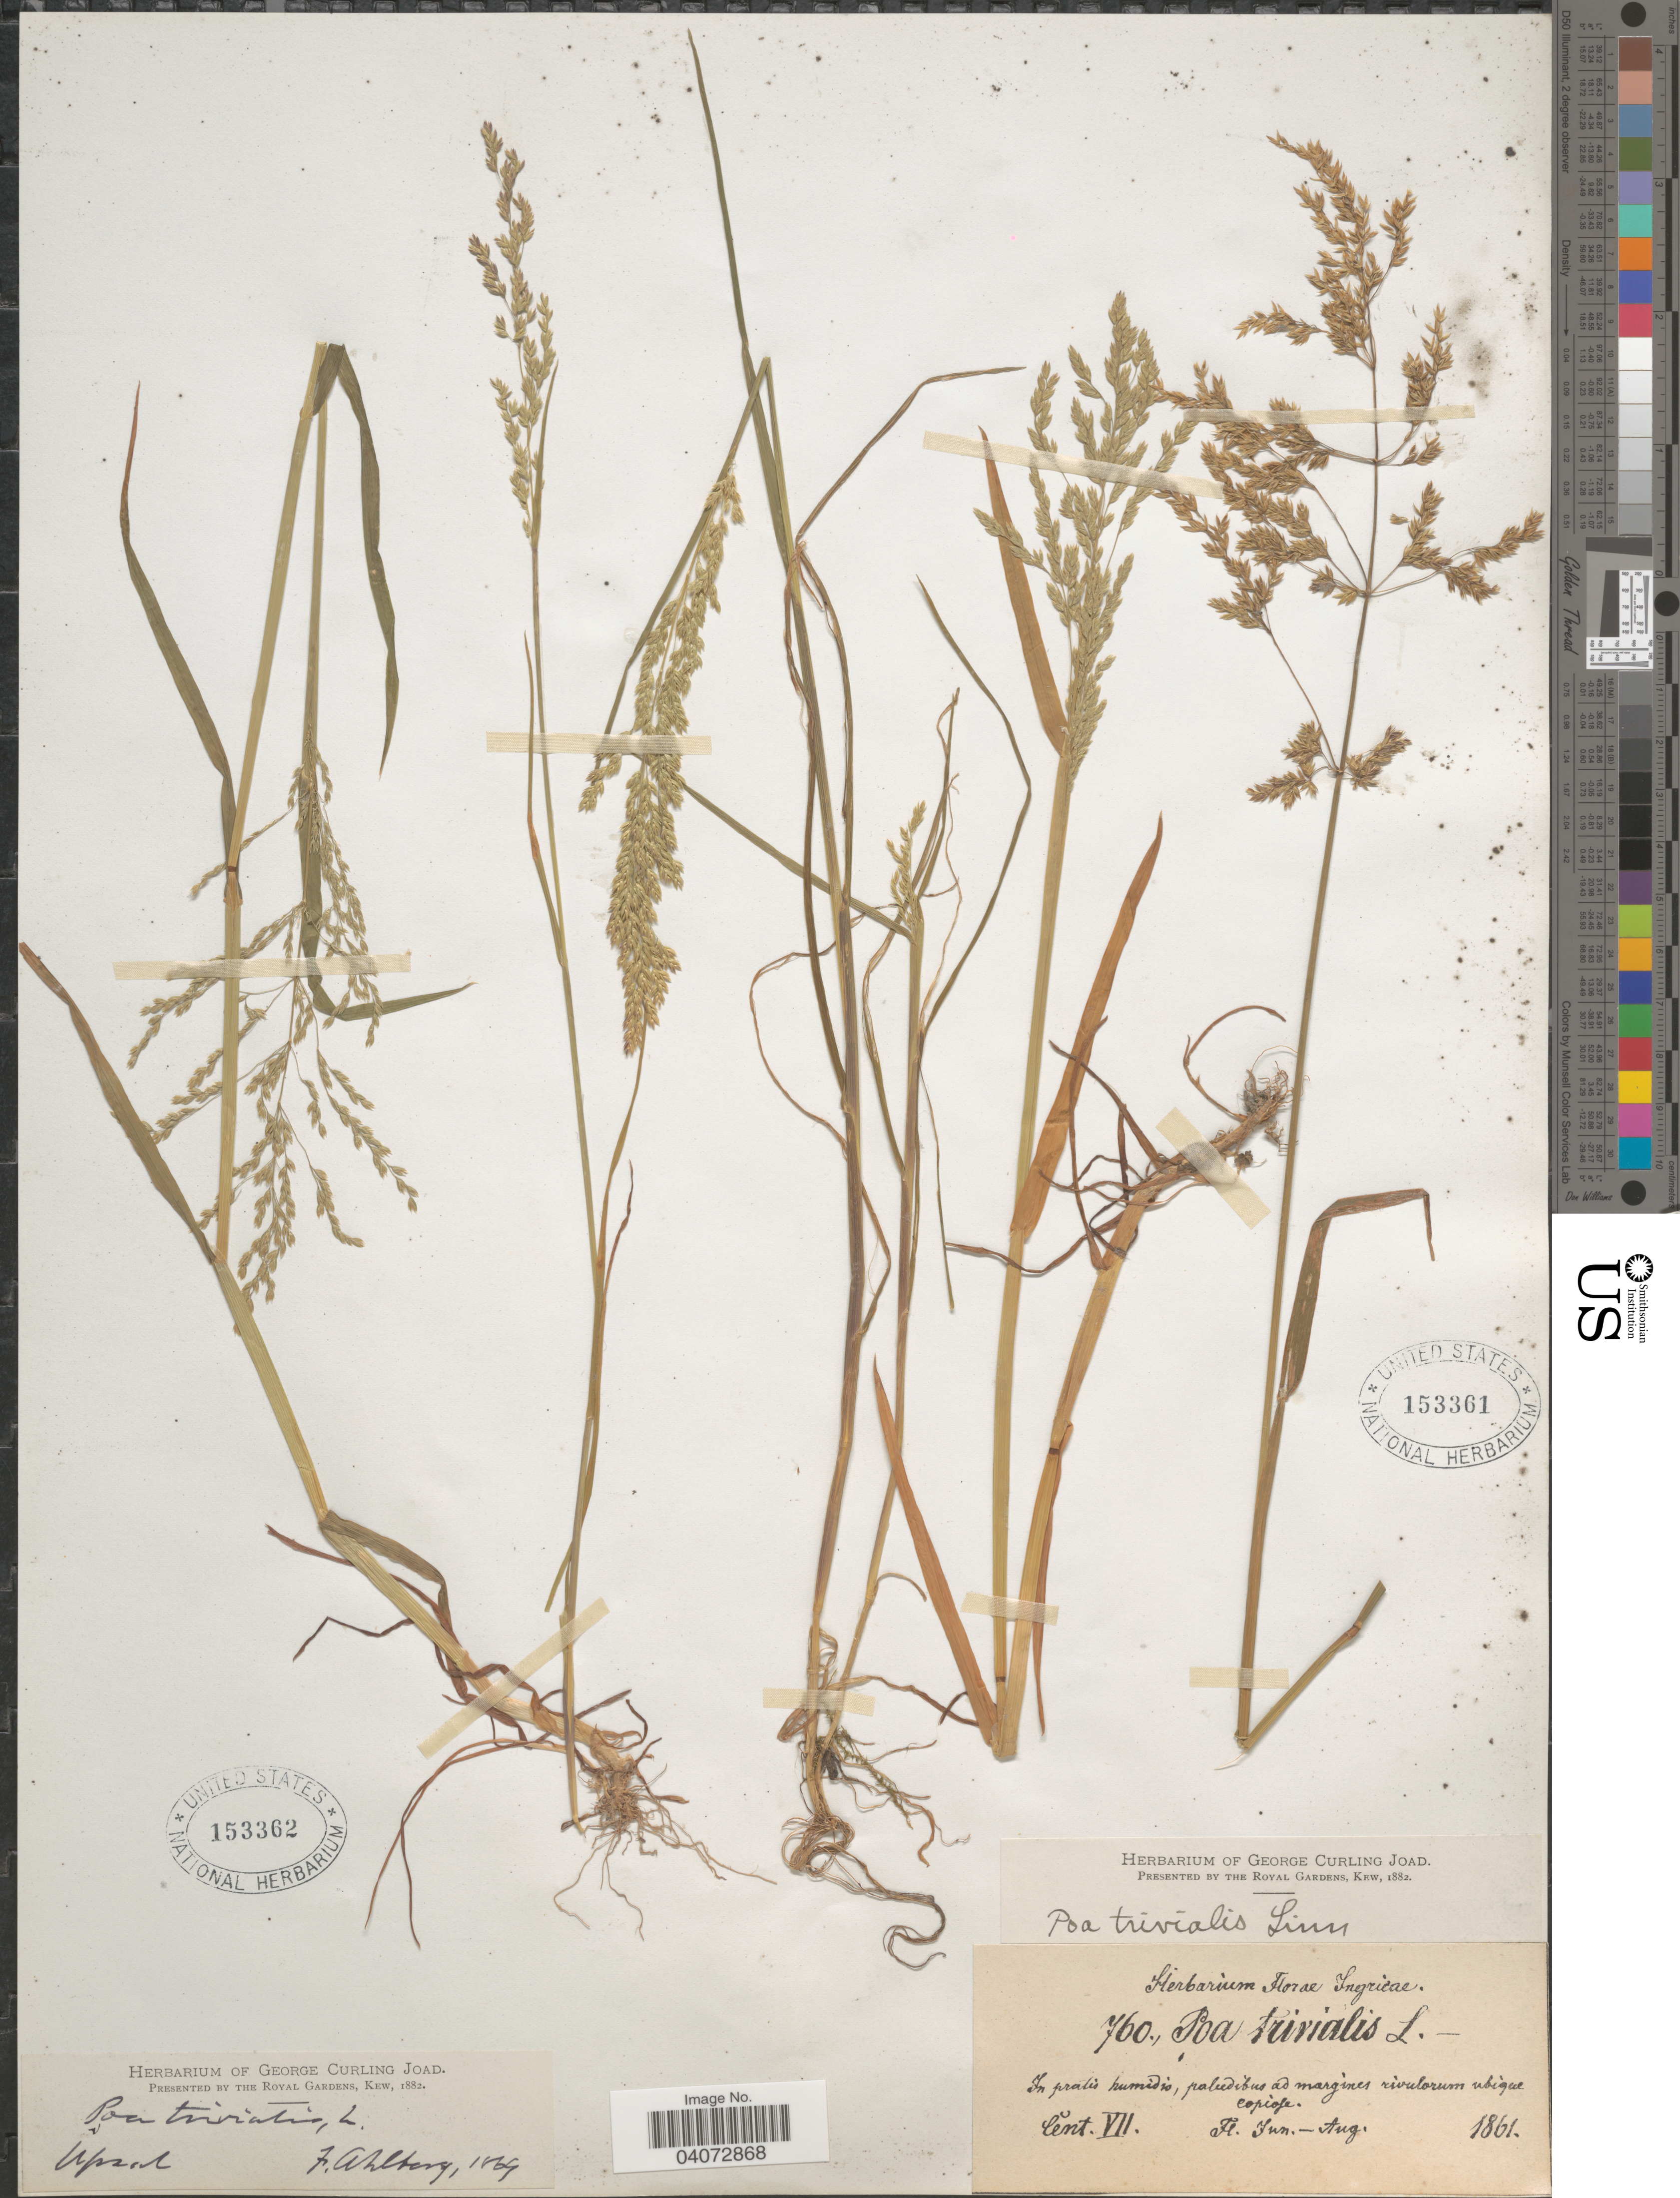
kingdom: Plantae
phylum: Tracheophyta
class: Liliopsida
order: Poales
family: Poaceae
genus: Poa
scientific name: Poa trivialis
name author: L.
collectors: ex herb. Florae Ingricae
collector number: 760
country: Ukraine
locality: In pratis humidis, paludibus ad margines rivulorum ubique copiose.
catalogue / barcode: US 153361